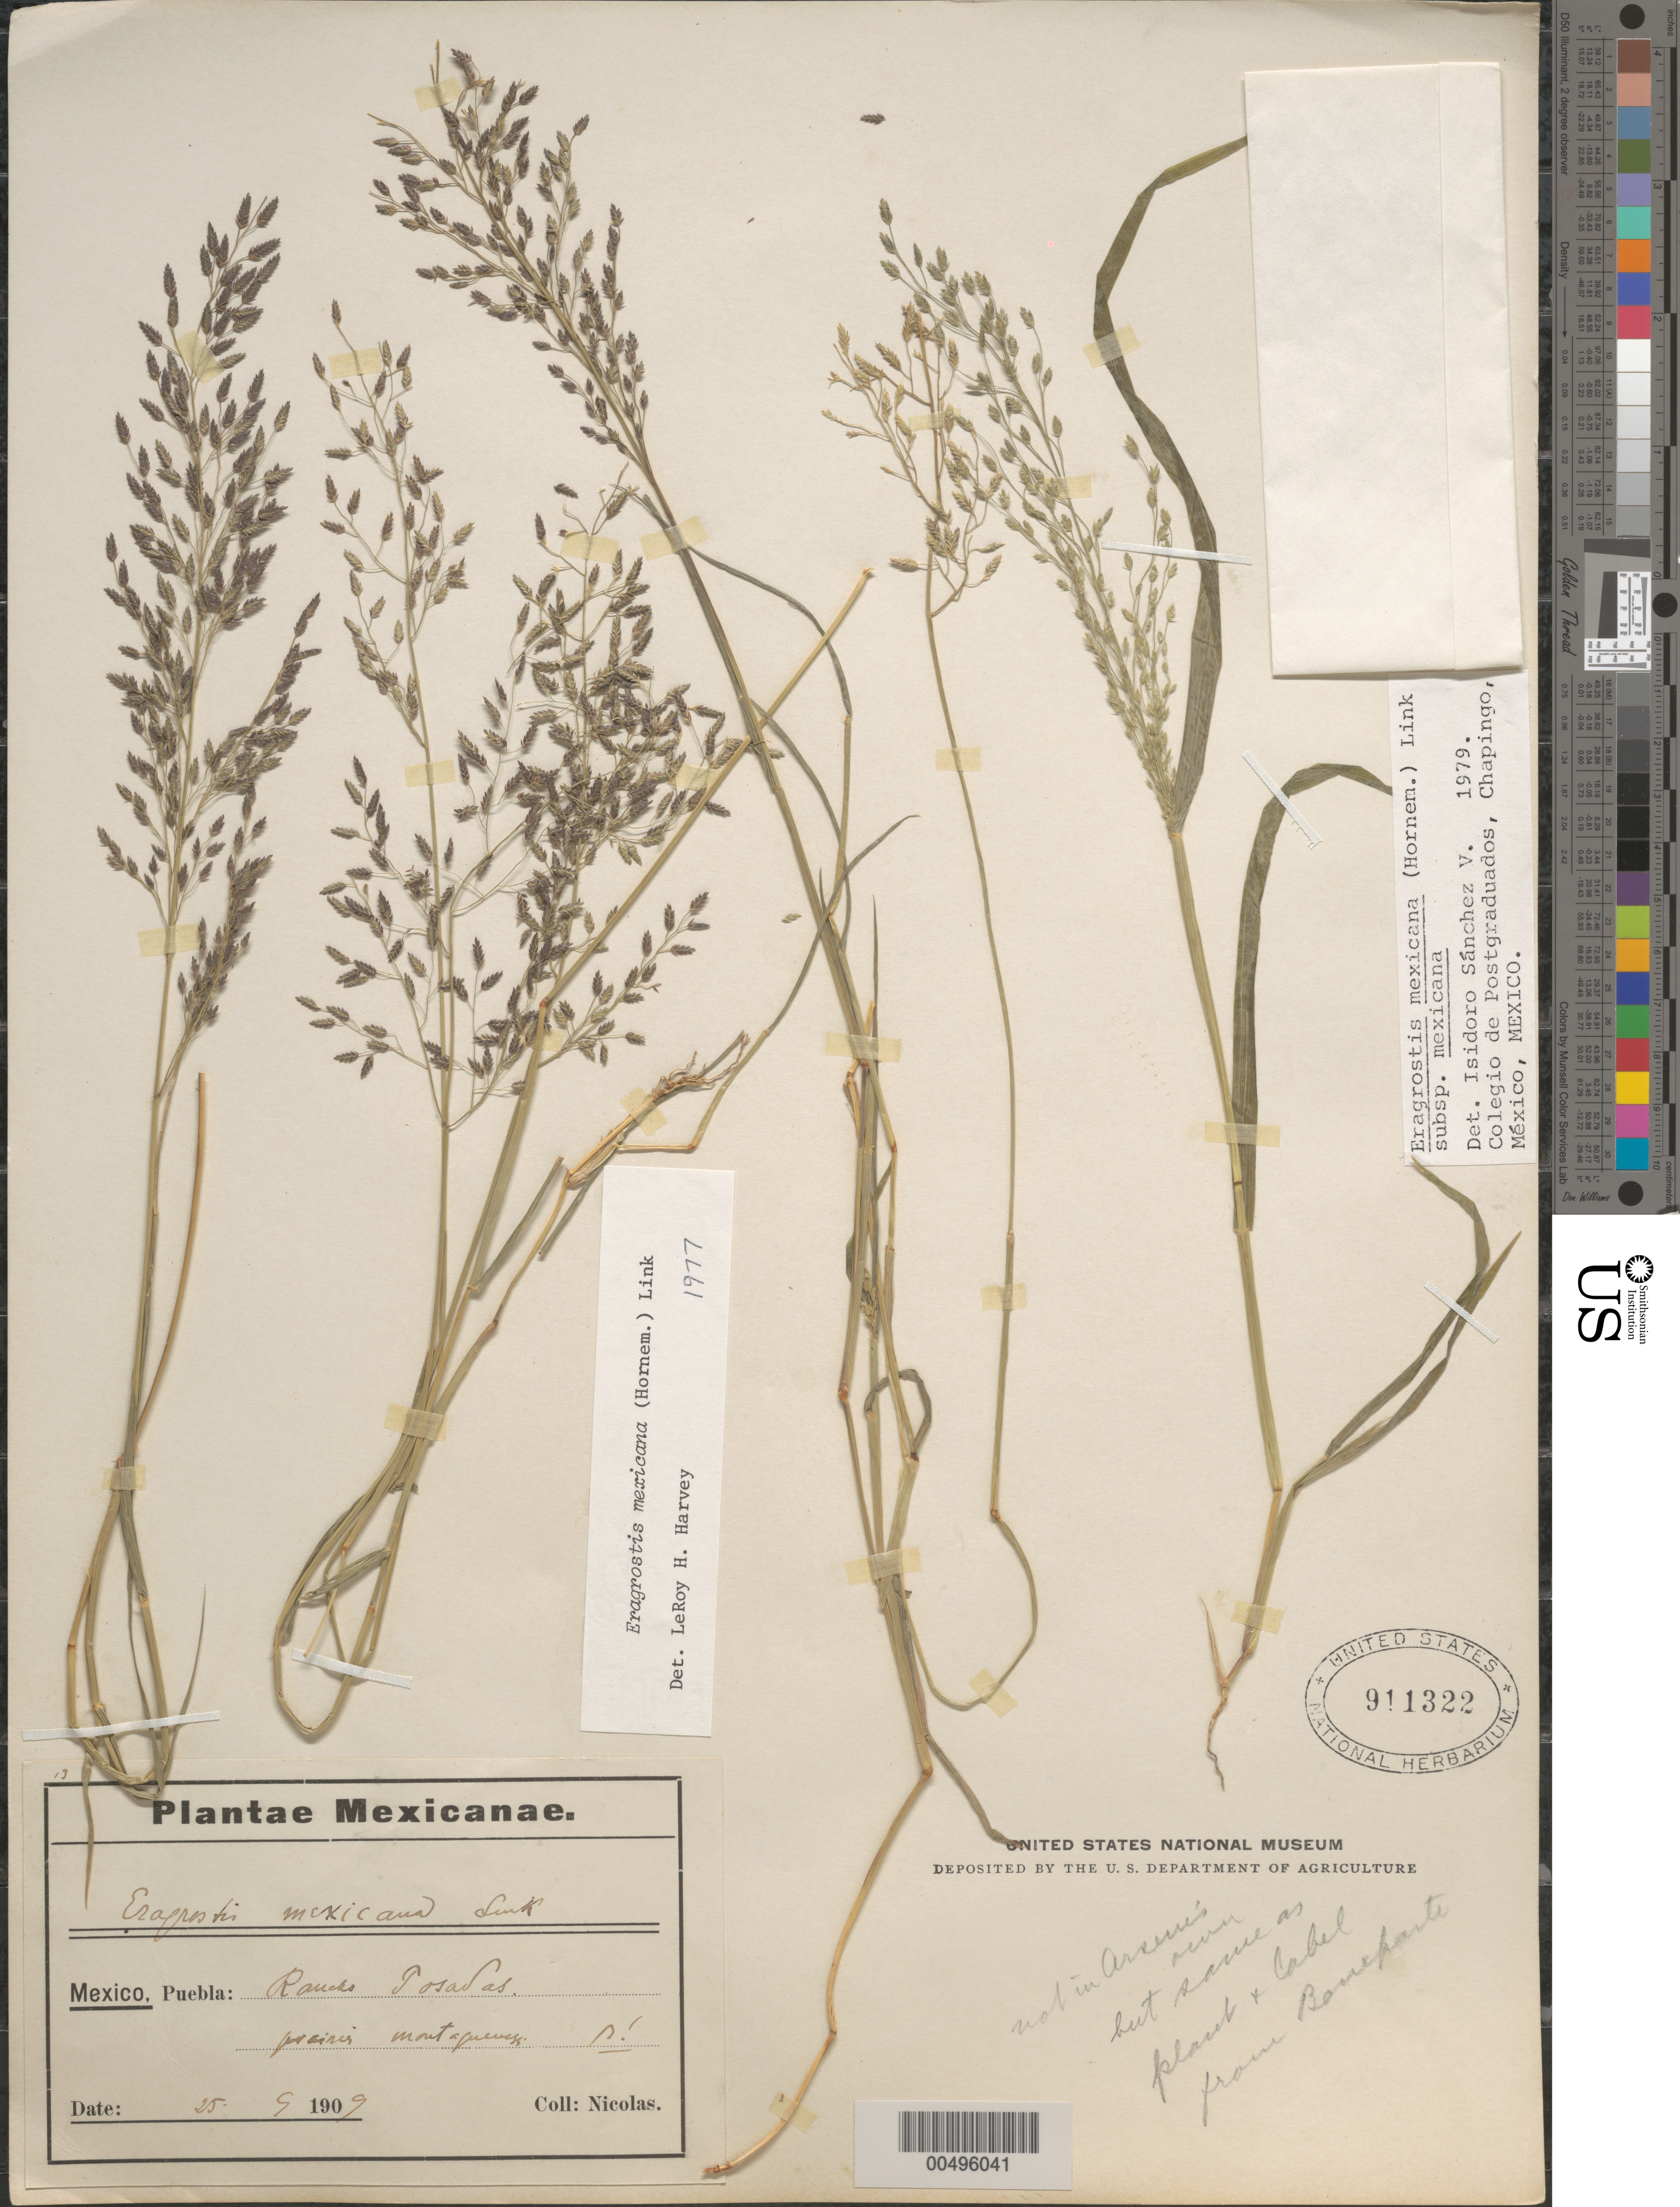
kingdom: Plantae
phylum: Tracheophyta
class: Liliopsida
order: Poales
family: Poaceae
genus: Eragrostis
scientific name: Eragrostis mexicana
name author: (Hornem.) Link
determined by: Sánchez Vega, I. M.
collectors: -. Nicolas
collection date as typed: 25 Sep 1909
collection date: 1909-09-25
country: Mexico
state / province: Puebla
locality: Rancho Posadas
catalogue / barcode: US 911322